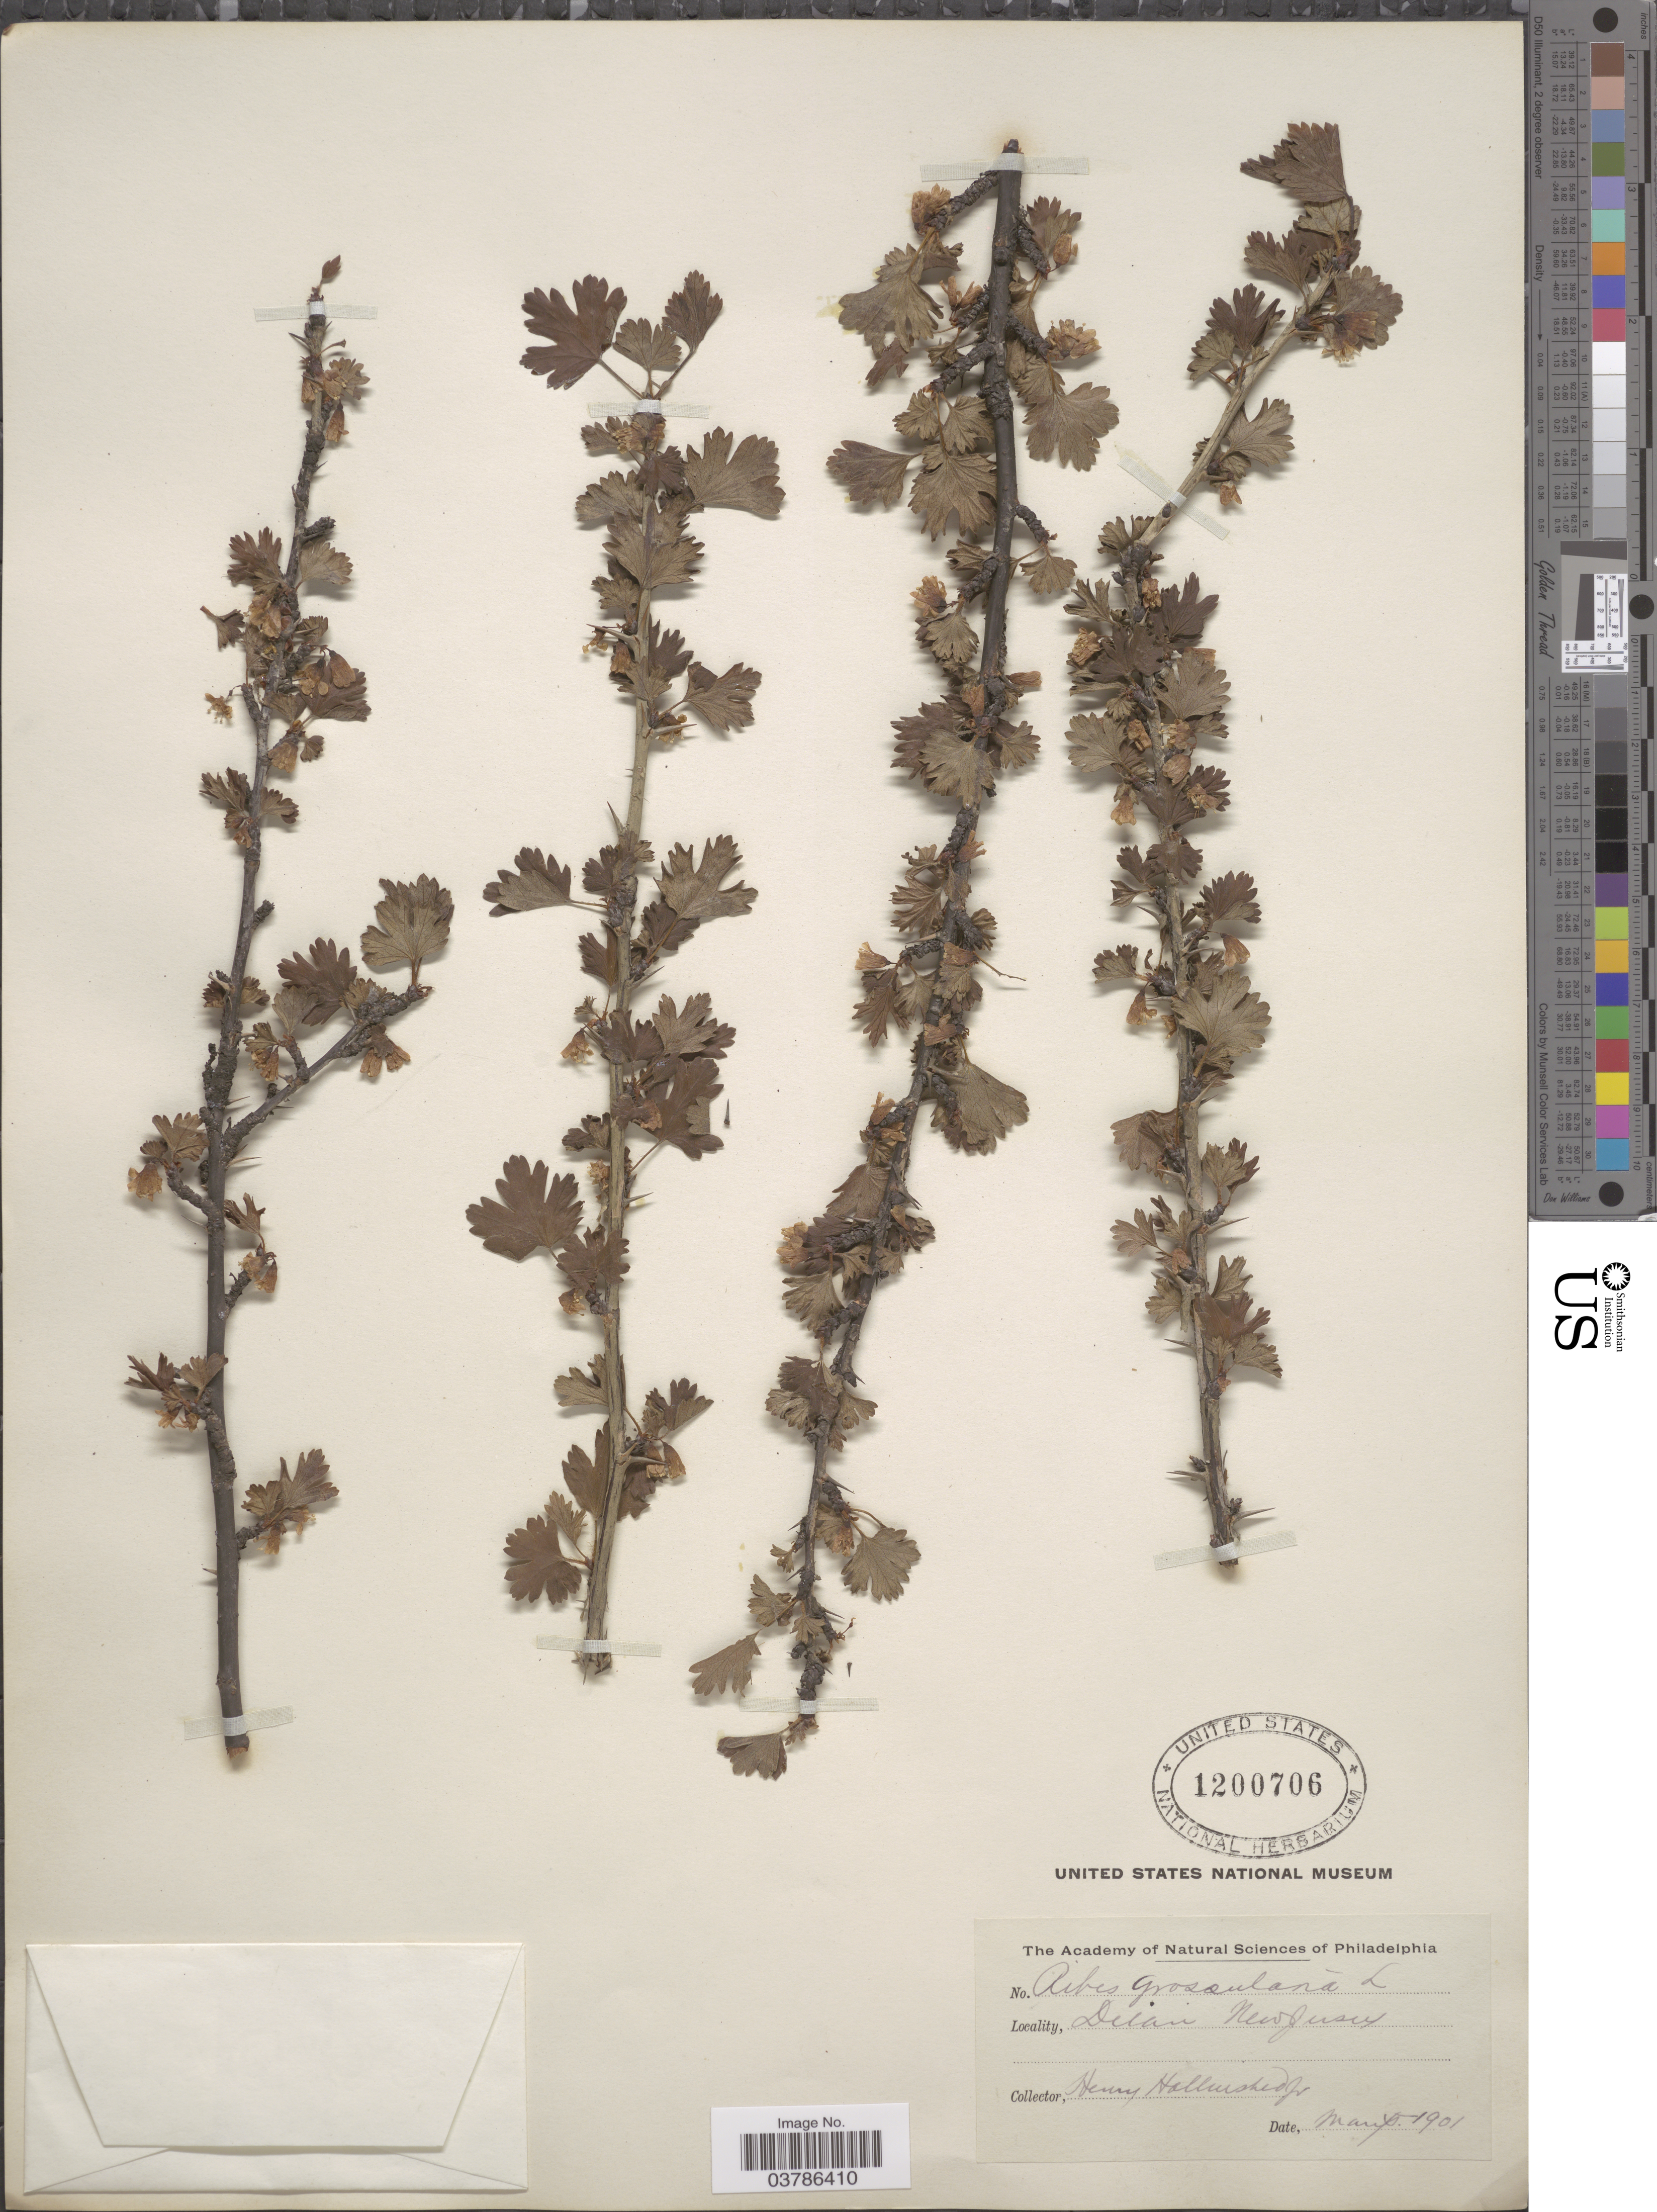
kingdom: Plantae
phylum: Tracheophyta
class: Magnoliopsida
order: Saxifragales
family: Grossulariaceae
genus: Ribes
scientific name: Ribes uva-crispa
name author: L.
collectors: H. Hallinshed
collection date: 1901-05-05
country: United States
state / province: New Jersey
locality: Delan*.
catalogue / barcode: US 1200706